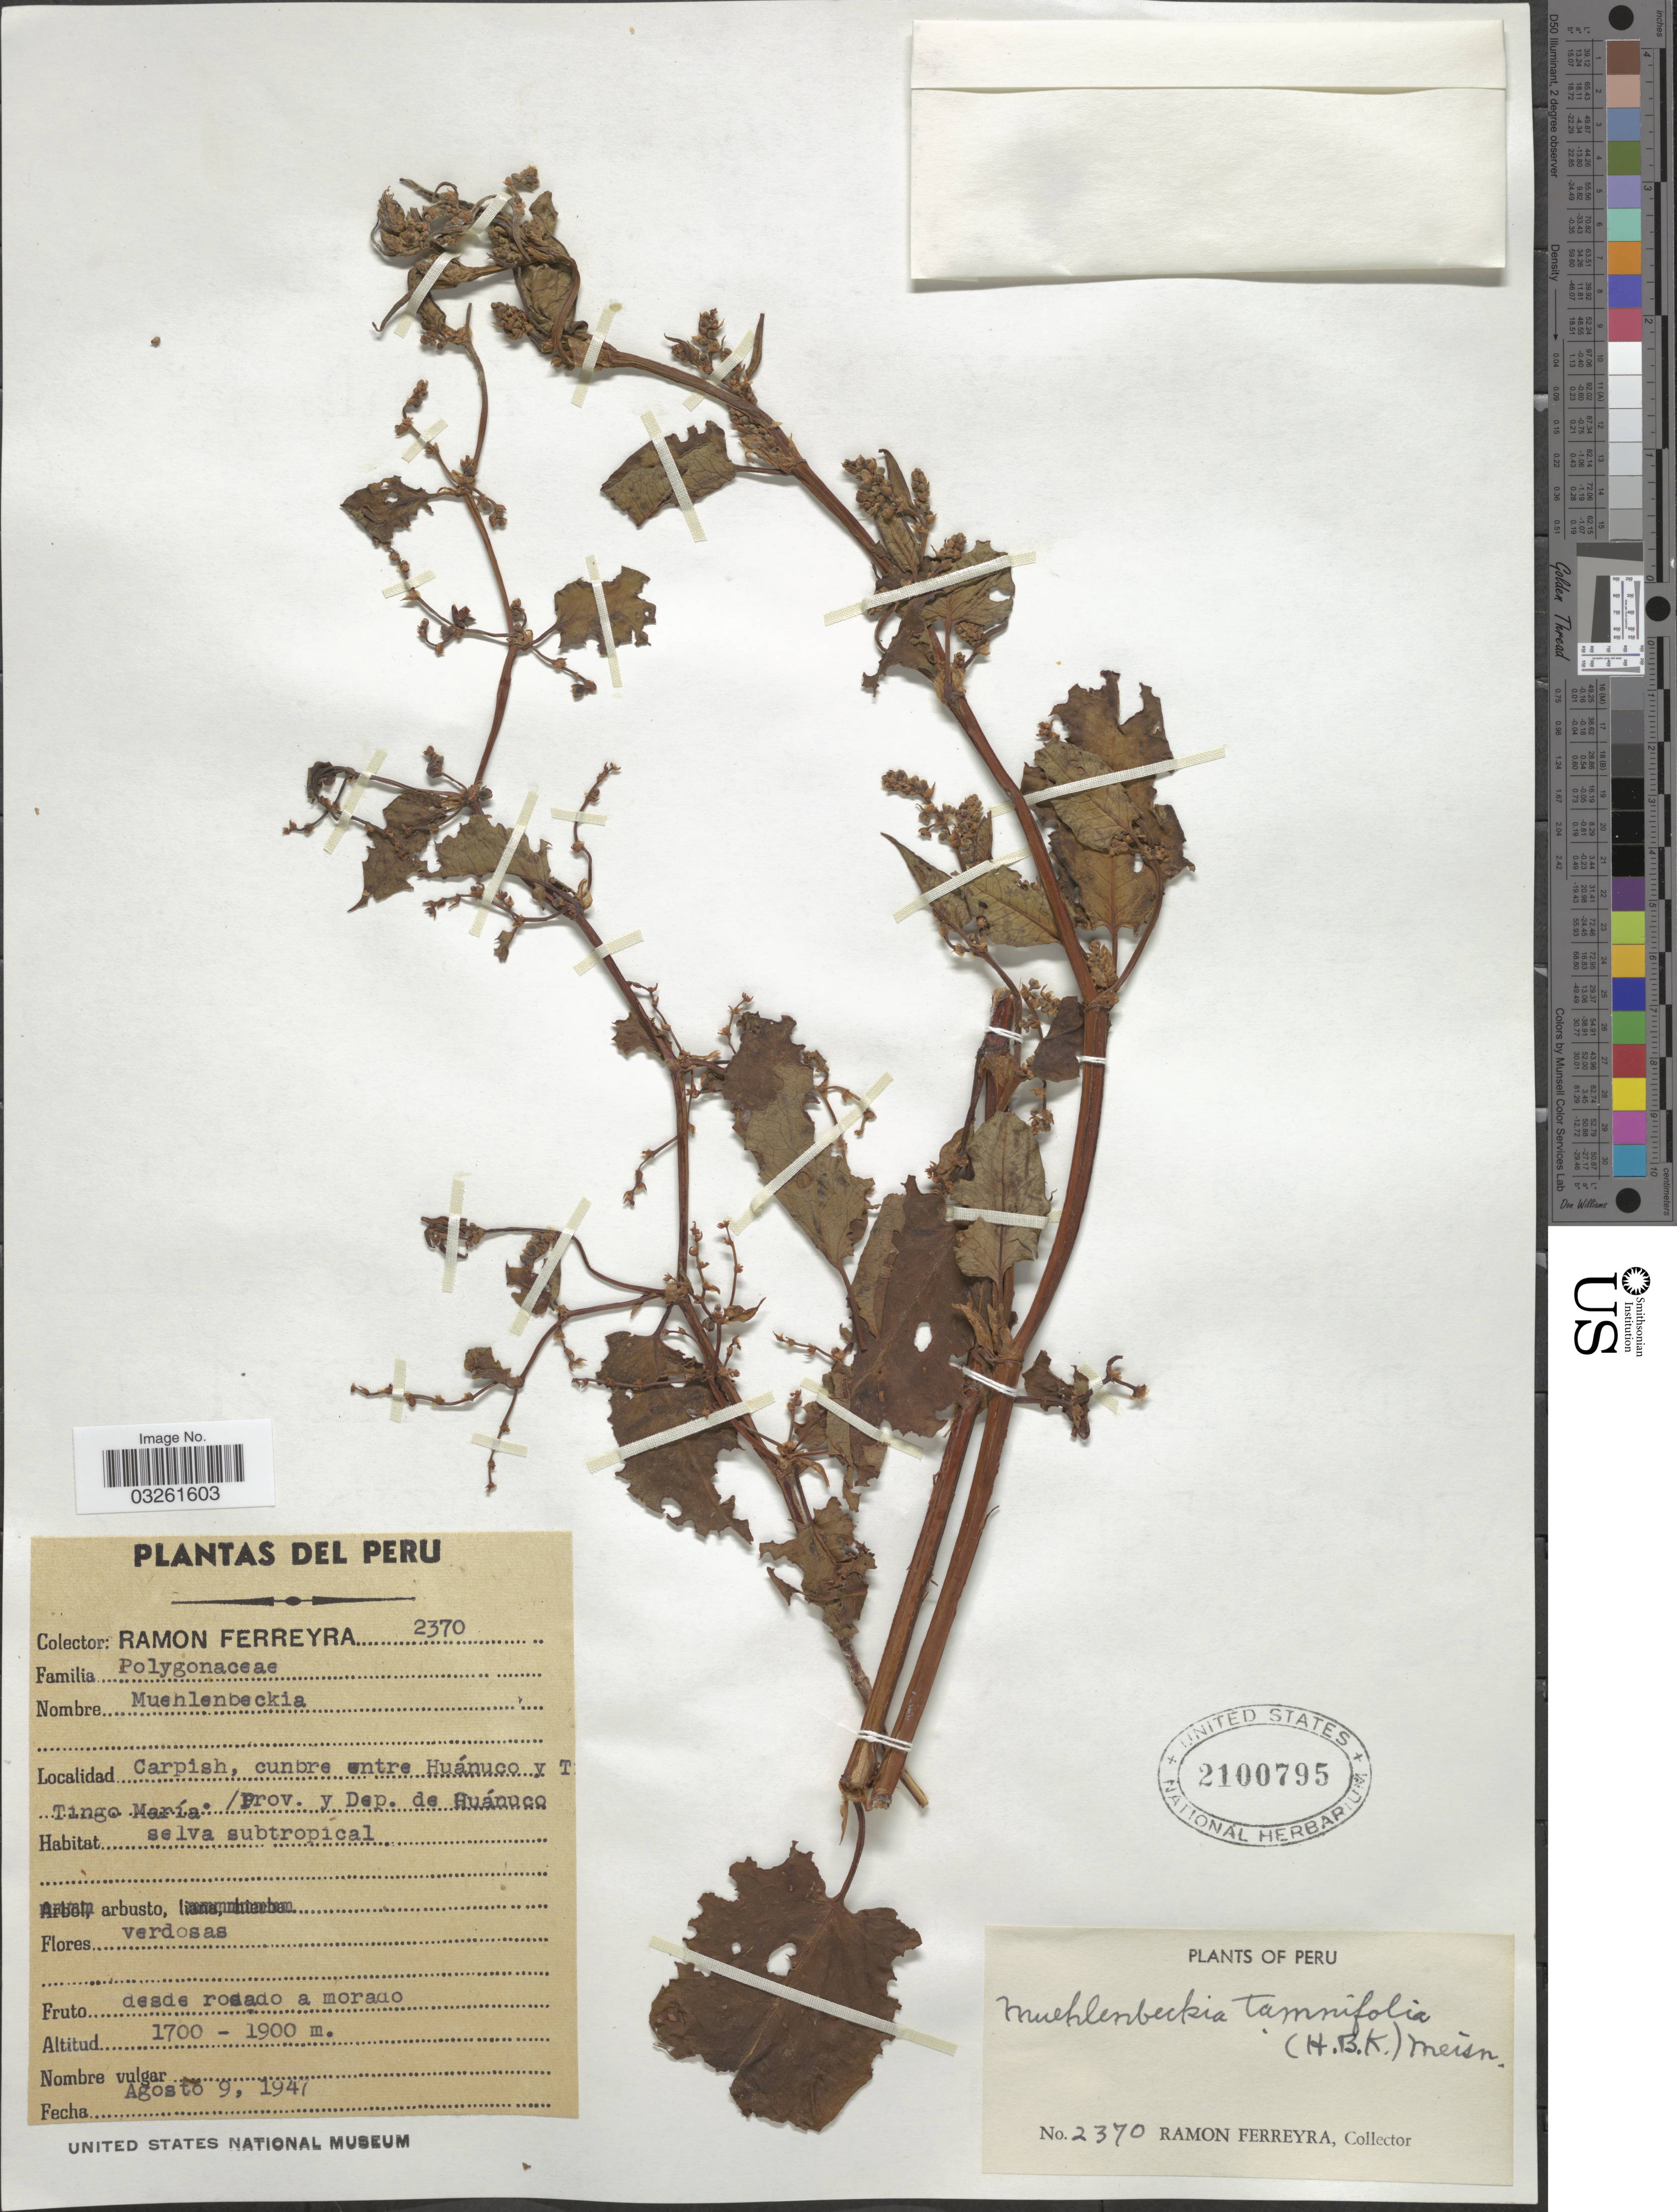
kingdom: Plantae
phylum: Tracheophyta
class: Magnoliopsida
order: Caryophyllales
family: Polygonaceae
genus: Muehlenbeckia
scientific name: Muehlenbeckia tamnifolia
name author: (Kunth) Meisn.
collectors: R. A. Ferreyra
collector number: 2370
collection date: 1947-08-09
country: Peru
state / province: Huánuco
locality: Carpish, cunbre entre Huánuco y Tingo María./Prov. y Dep. de Huánuco.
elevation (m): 1700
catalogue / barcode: US 2100795